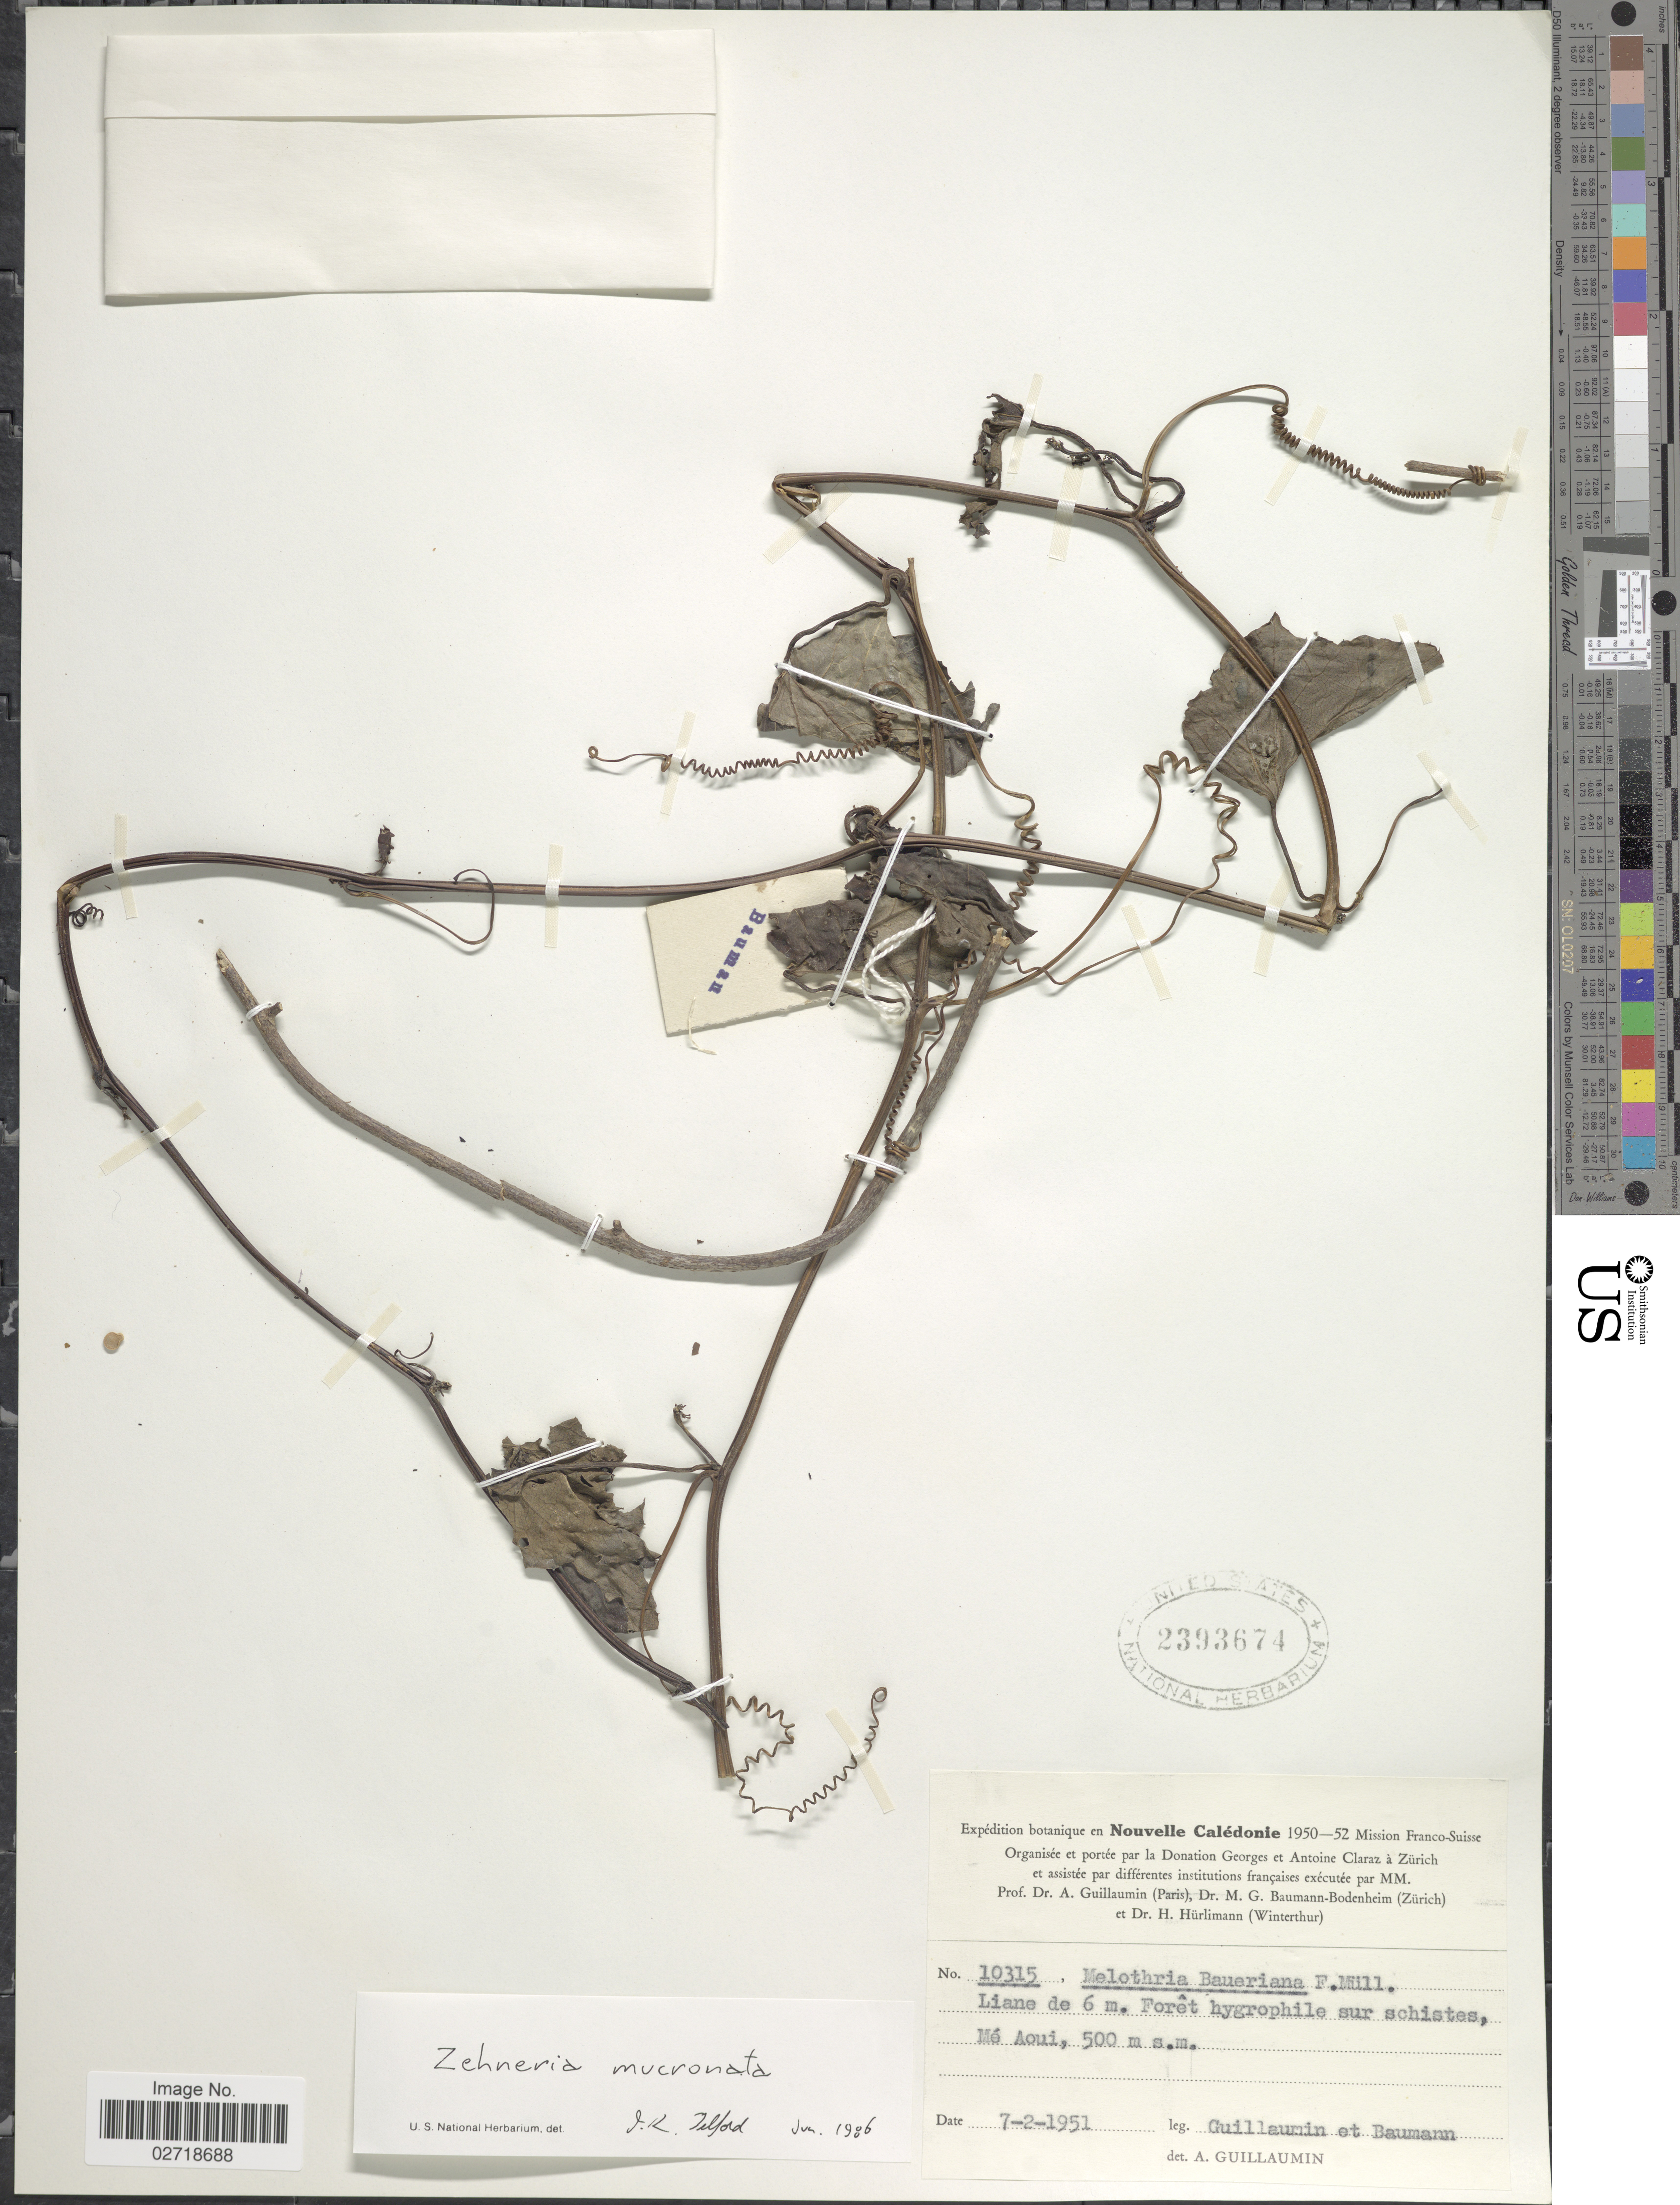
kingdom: Plantae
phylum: Tracheophyta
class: Magnoliopsida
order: Cucurbitales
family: Cucurbitaceae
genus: Zehneria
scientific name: Zehneria mucronata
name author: (Blume) Miq.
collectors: A. Guillaumin & M. G. Baumann-Bodenheim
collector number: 10315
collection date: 1951-02-07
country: New Caledonia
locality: Nouvelle Caledonie, Foret hygrophile sur schistes, Me Aoui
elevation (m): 500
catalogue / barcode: US 2393674